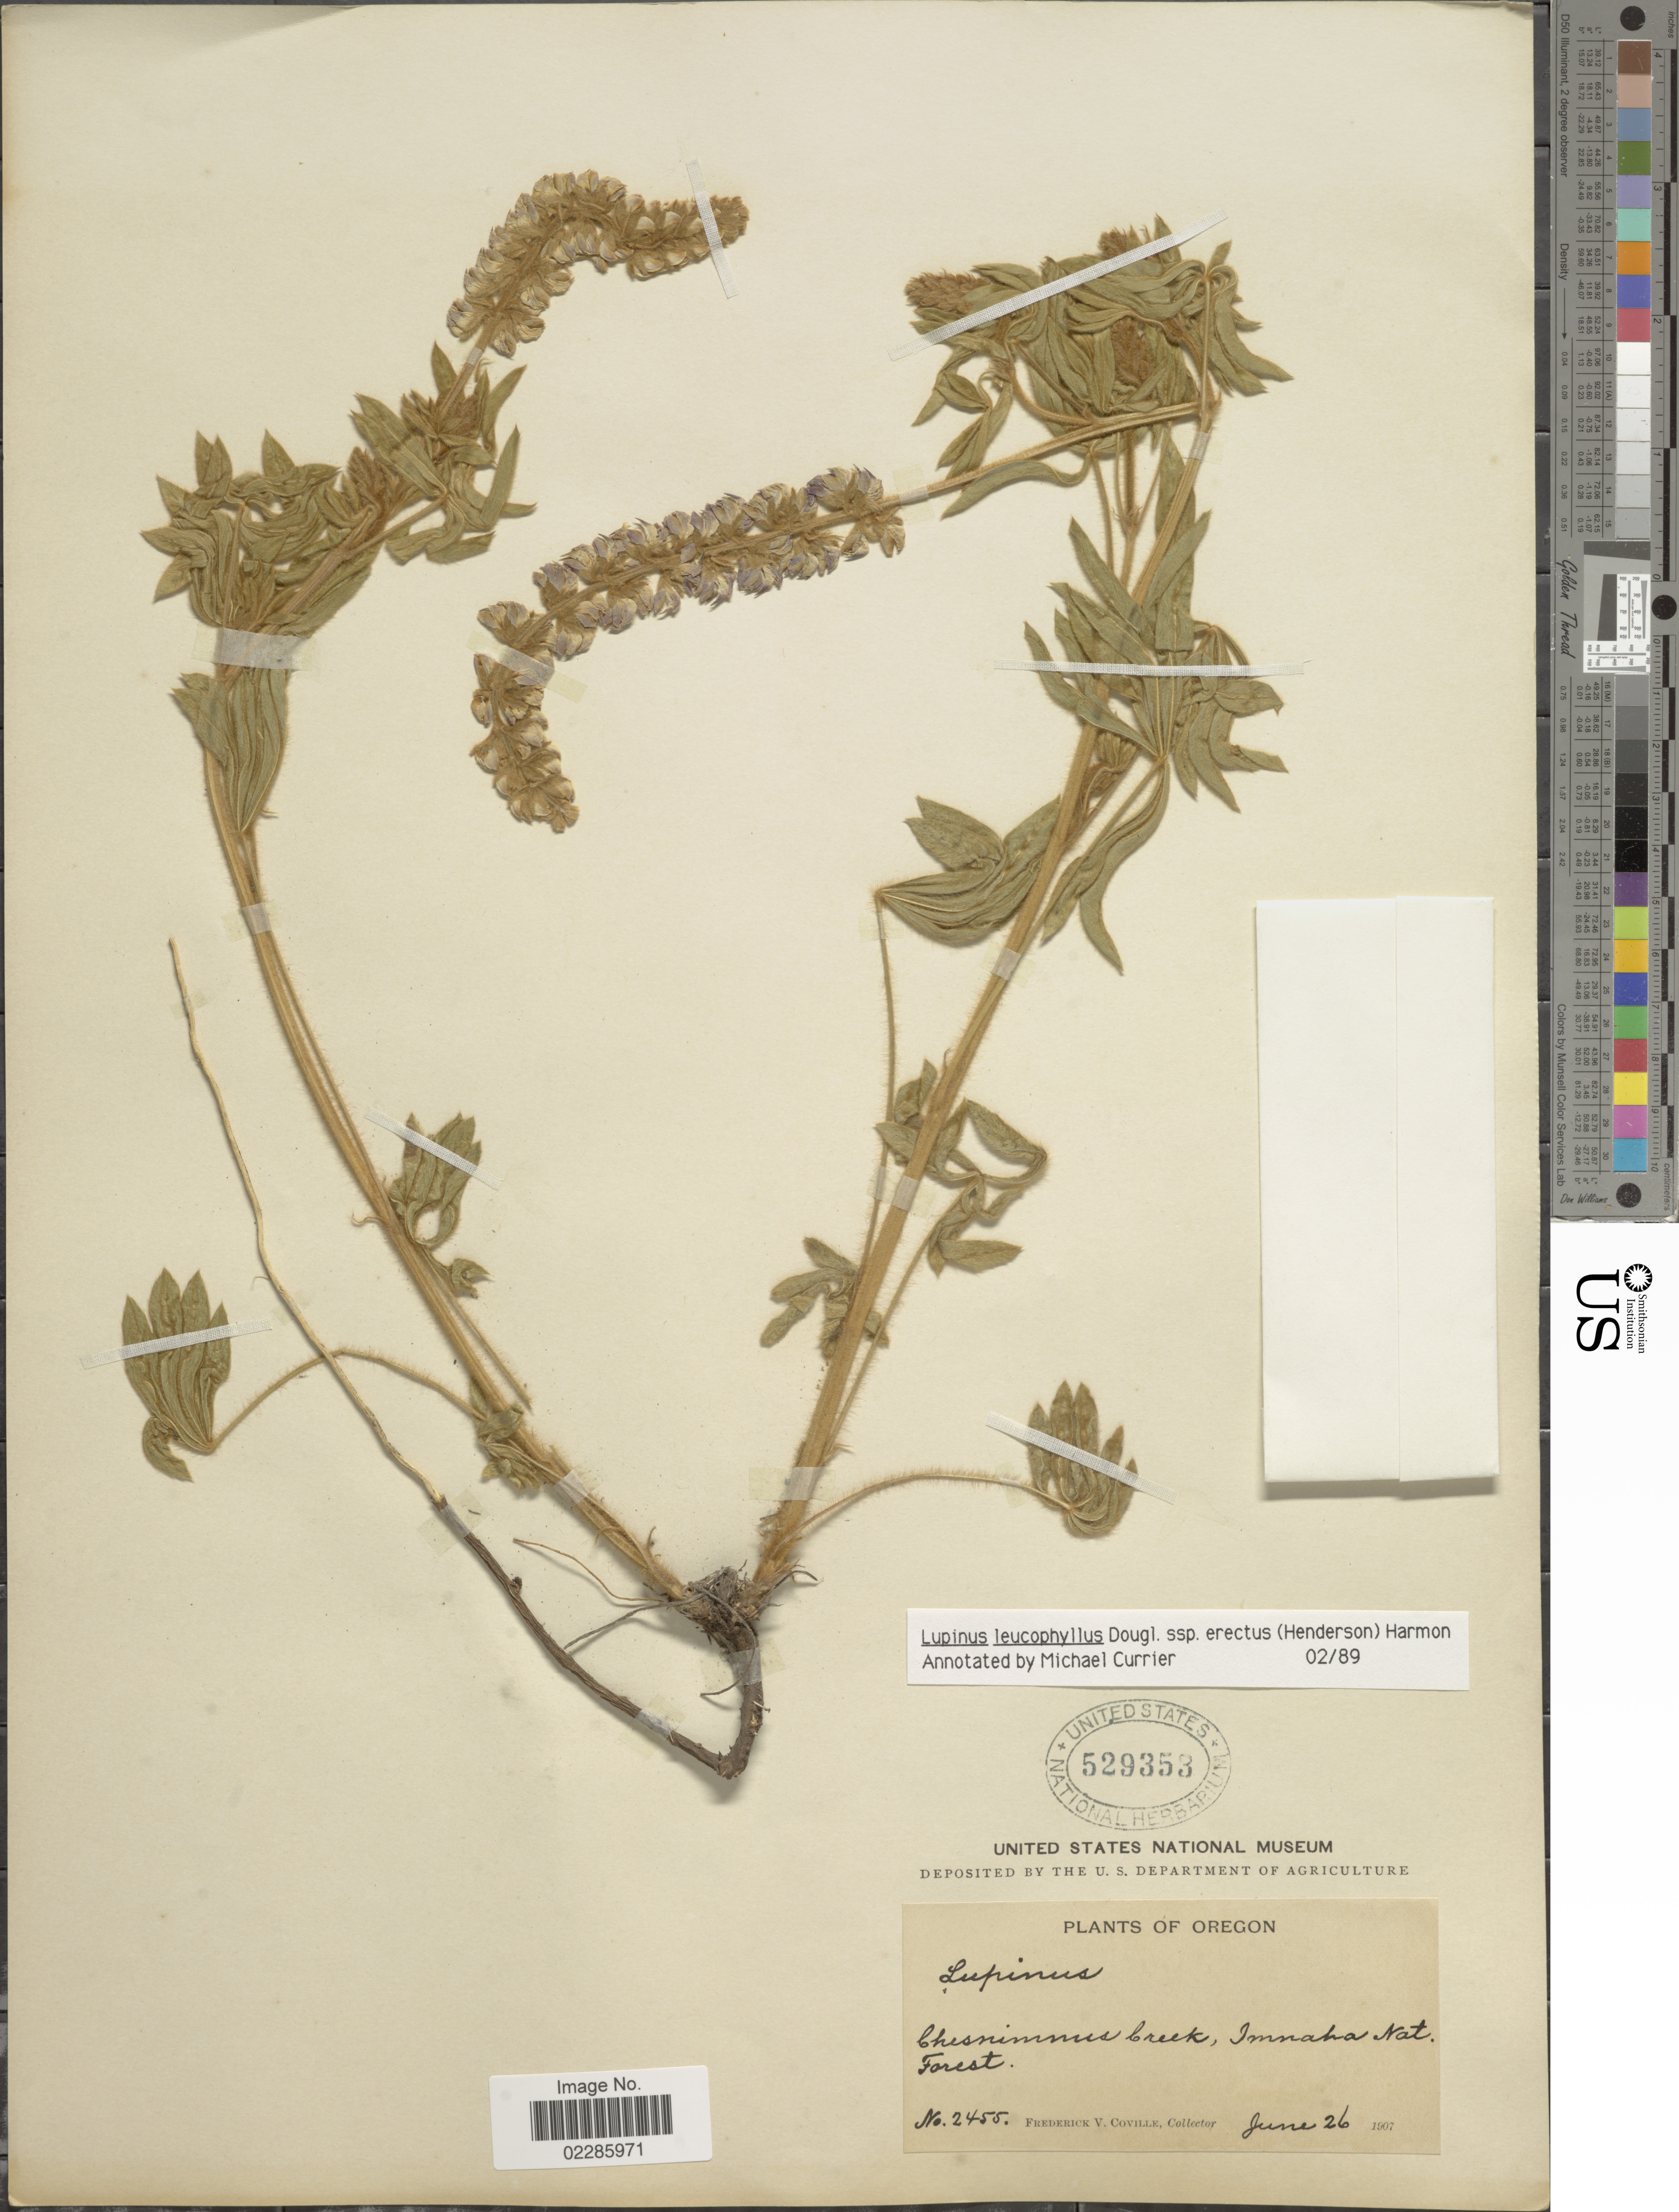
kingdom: Plantae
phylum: Tracheophyta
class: Magnoliopsida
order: Fabales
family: Fabaceae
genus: Lupinus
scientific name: Lupinus leucophyllus subsp. erectus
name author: (Douglass M.Hend.) Harmon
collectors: F. V. Coville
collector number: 2455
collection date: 1907-06-26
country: United States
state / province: Oregon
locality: Chesnimmus Creek, Imnaha Nat Forest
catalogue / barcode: US 529353